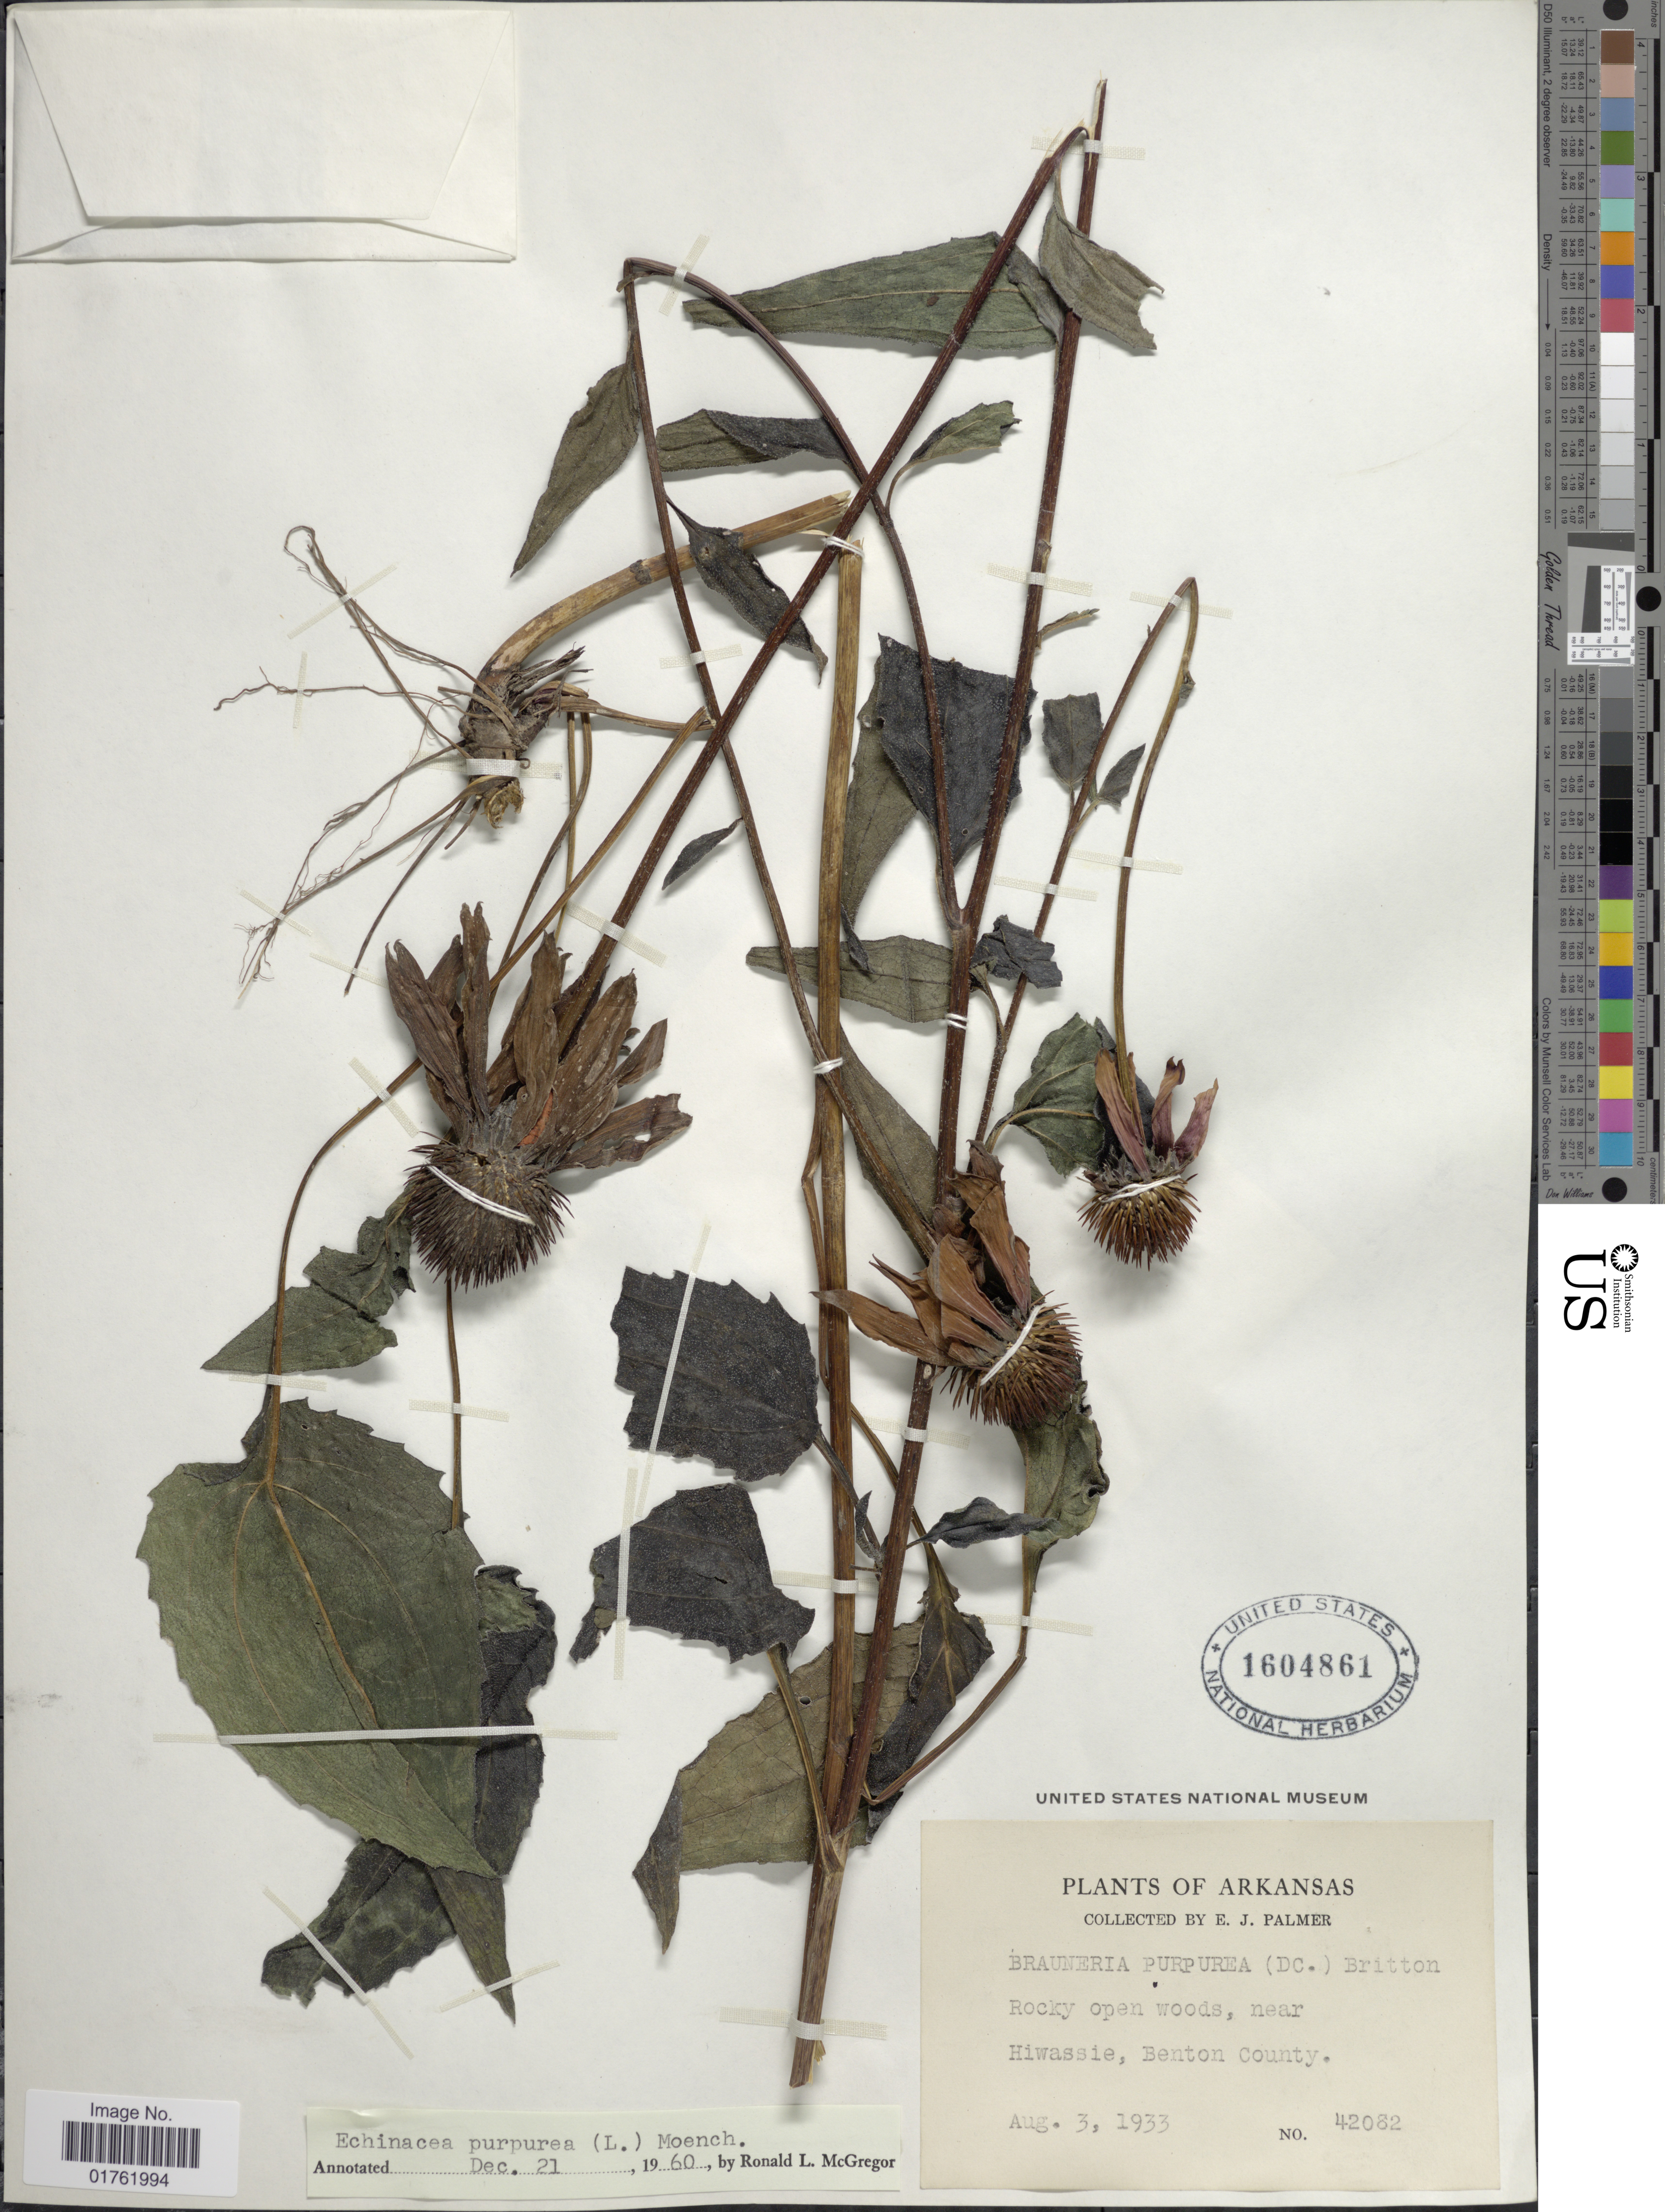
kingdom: Plantae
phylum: Tracheophyta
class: Magnoliopsida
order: Asterales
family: Asteraceae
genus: Echinacea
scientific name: Echinacea purpurea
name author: (L.) Moench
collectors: E. J. Palmer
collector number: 42082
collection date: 1933-08-03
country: United States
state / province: Arkansas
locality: Rocky open woods, near Hiwassie, Benton County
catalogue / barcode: US 1604861